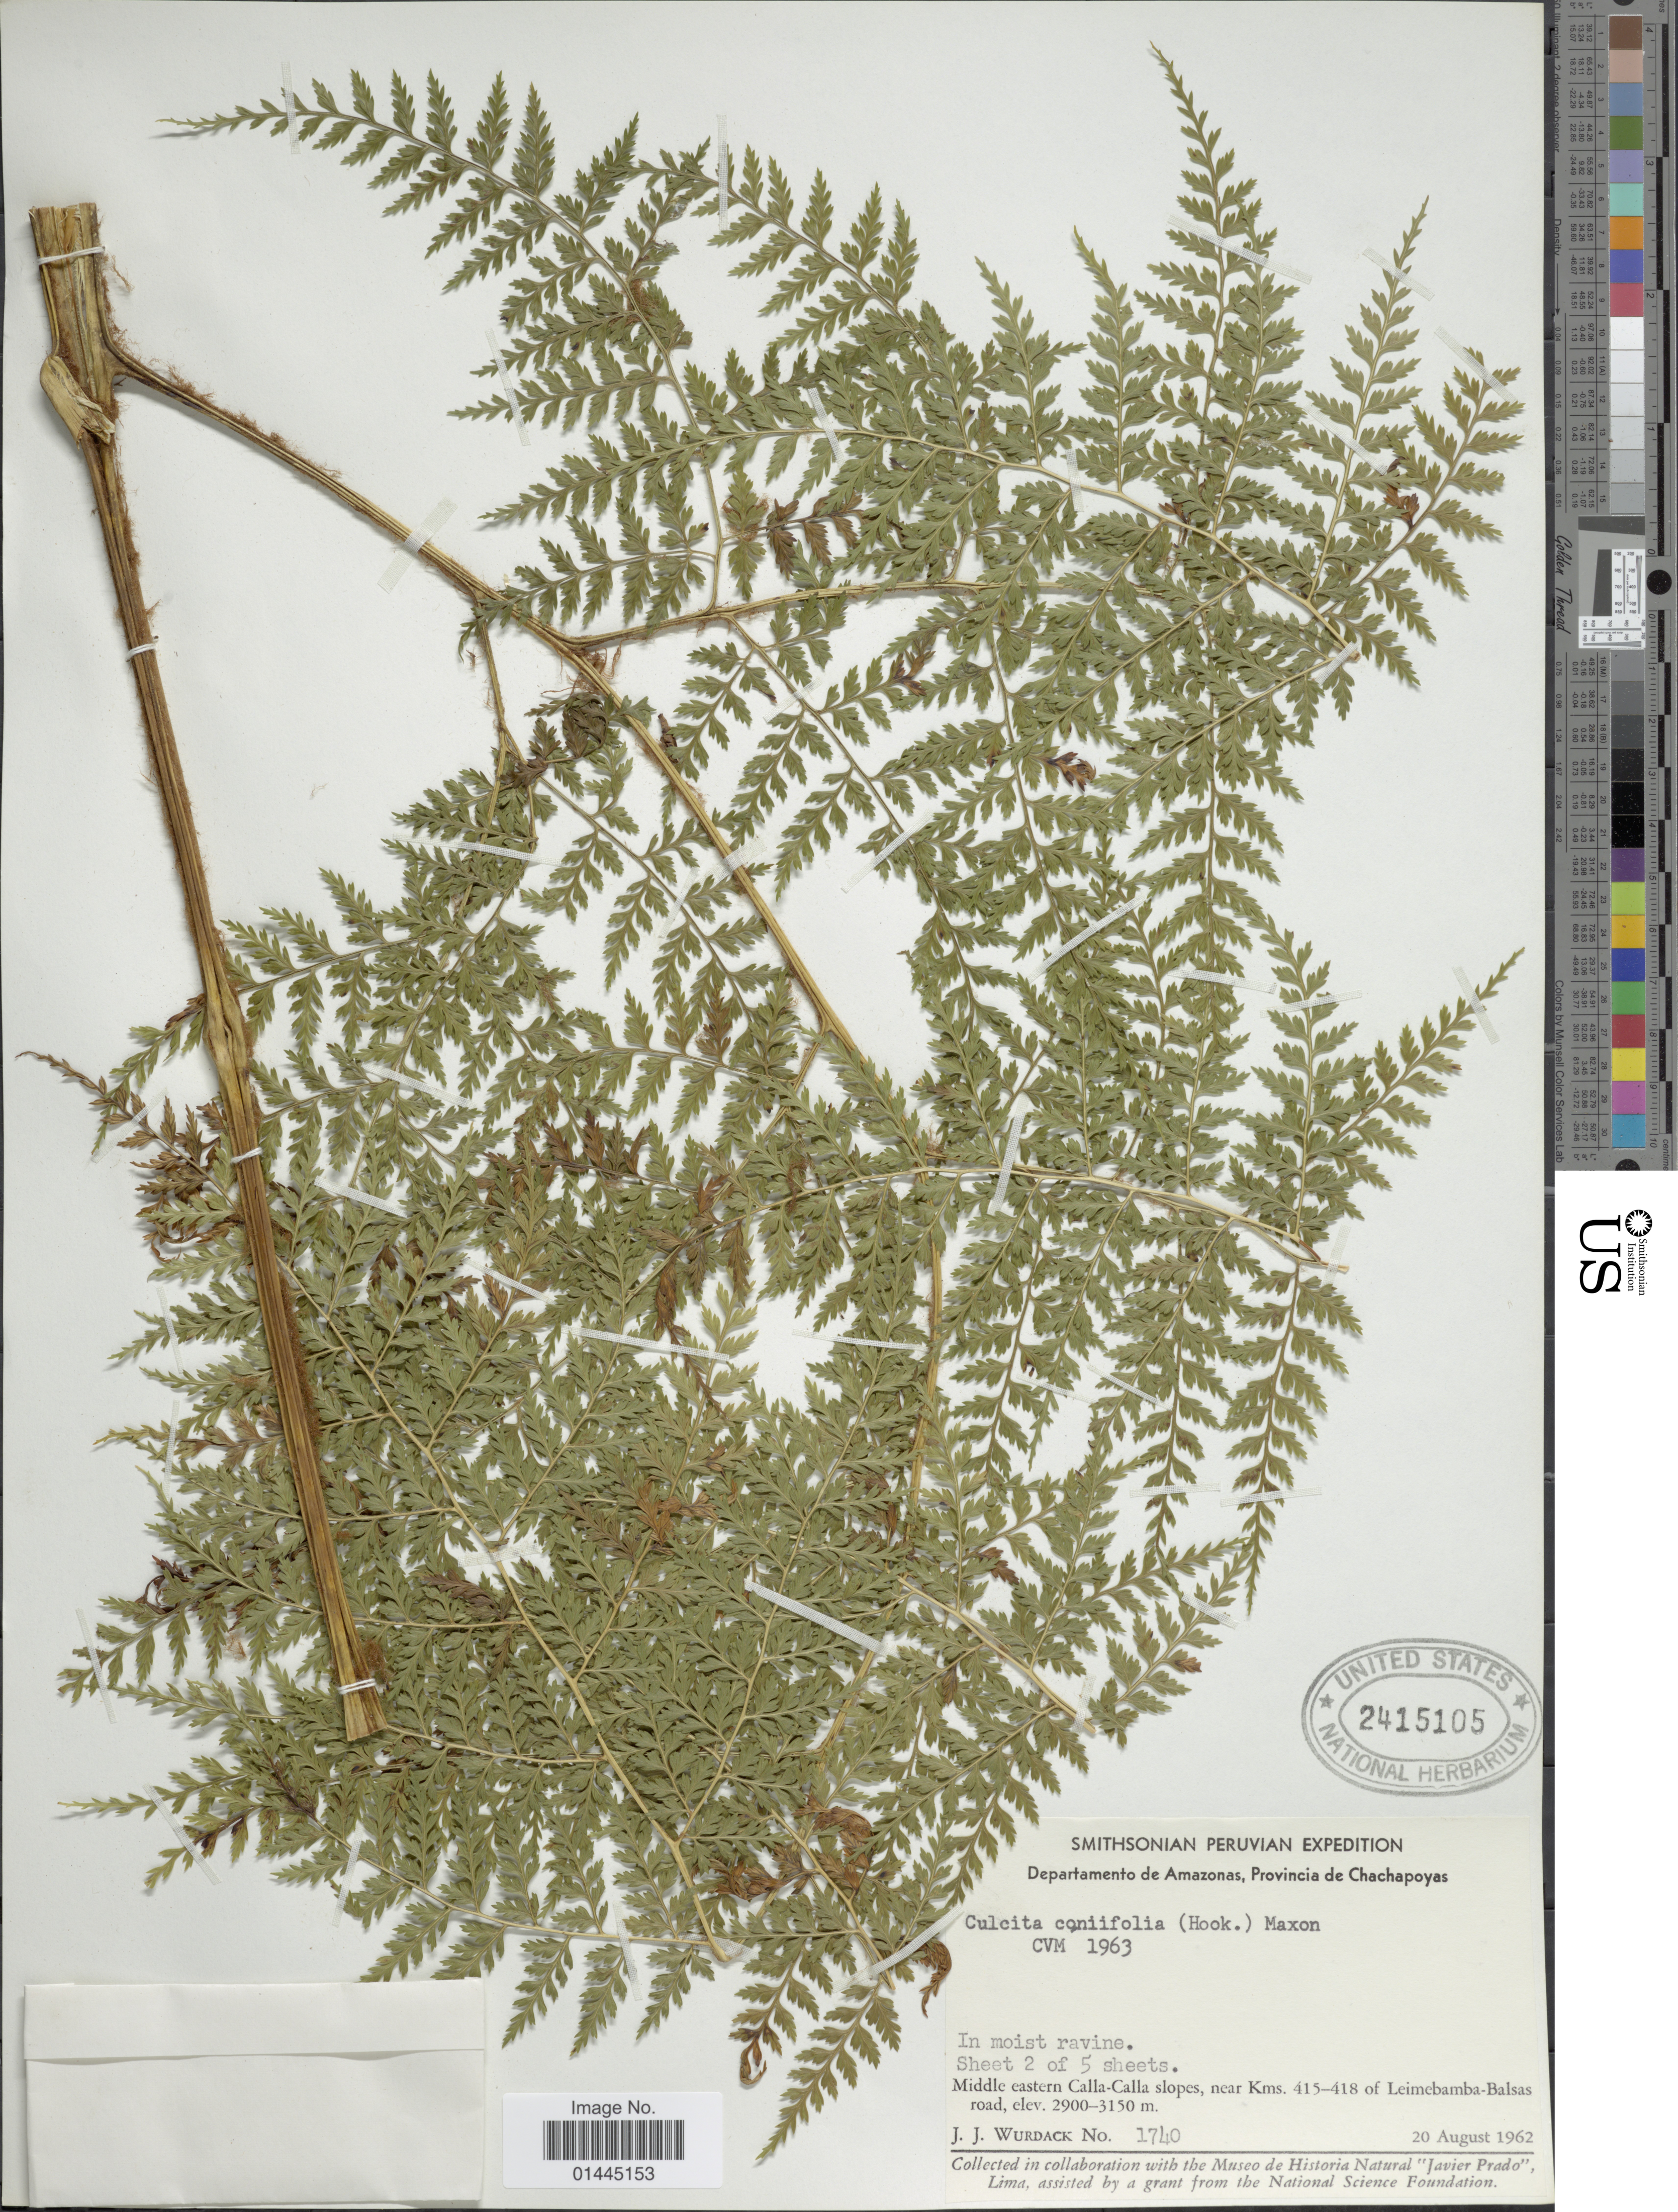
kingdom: Plantae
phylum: Tracheophyta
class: Polypodiopsida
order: Cyatheales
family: Culcitaceae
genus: Culcita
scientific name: Culcita coniifolia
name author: (Hook.) Maxon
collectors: J. J. Wurdack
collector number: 1740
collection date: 1962-08-20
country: Peru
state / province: Amazonas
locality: Provincia de Chachapoyas, middle eastern Calla-Calla slopes, near Kms. 415-418 of Leimebamba-Balsas road.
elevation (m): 2900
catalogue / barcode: US 2415105